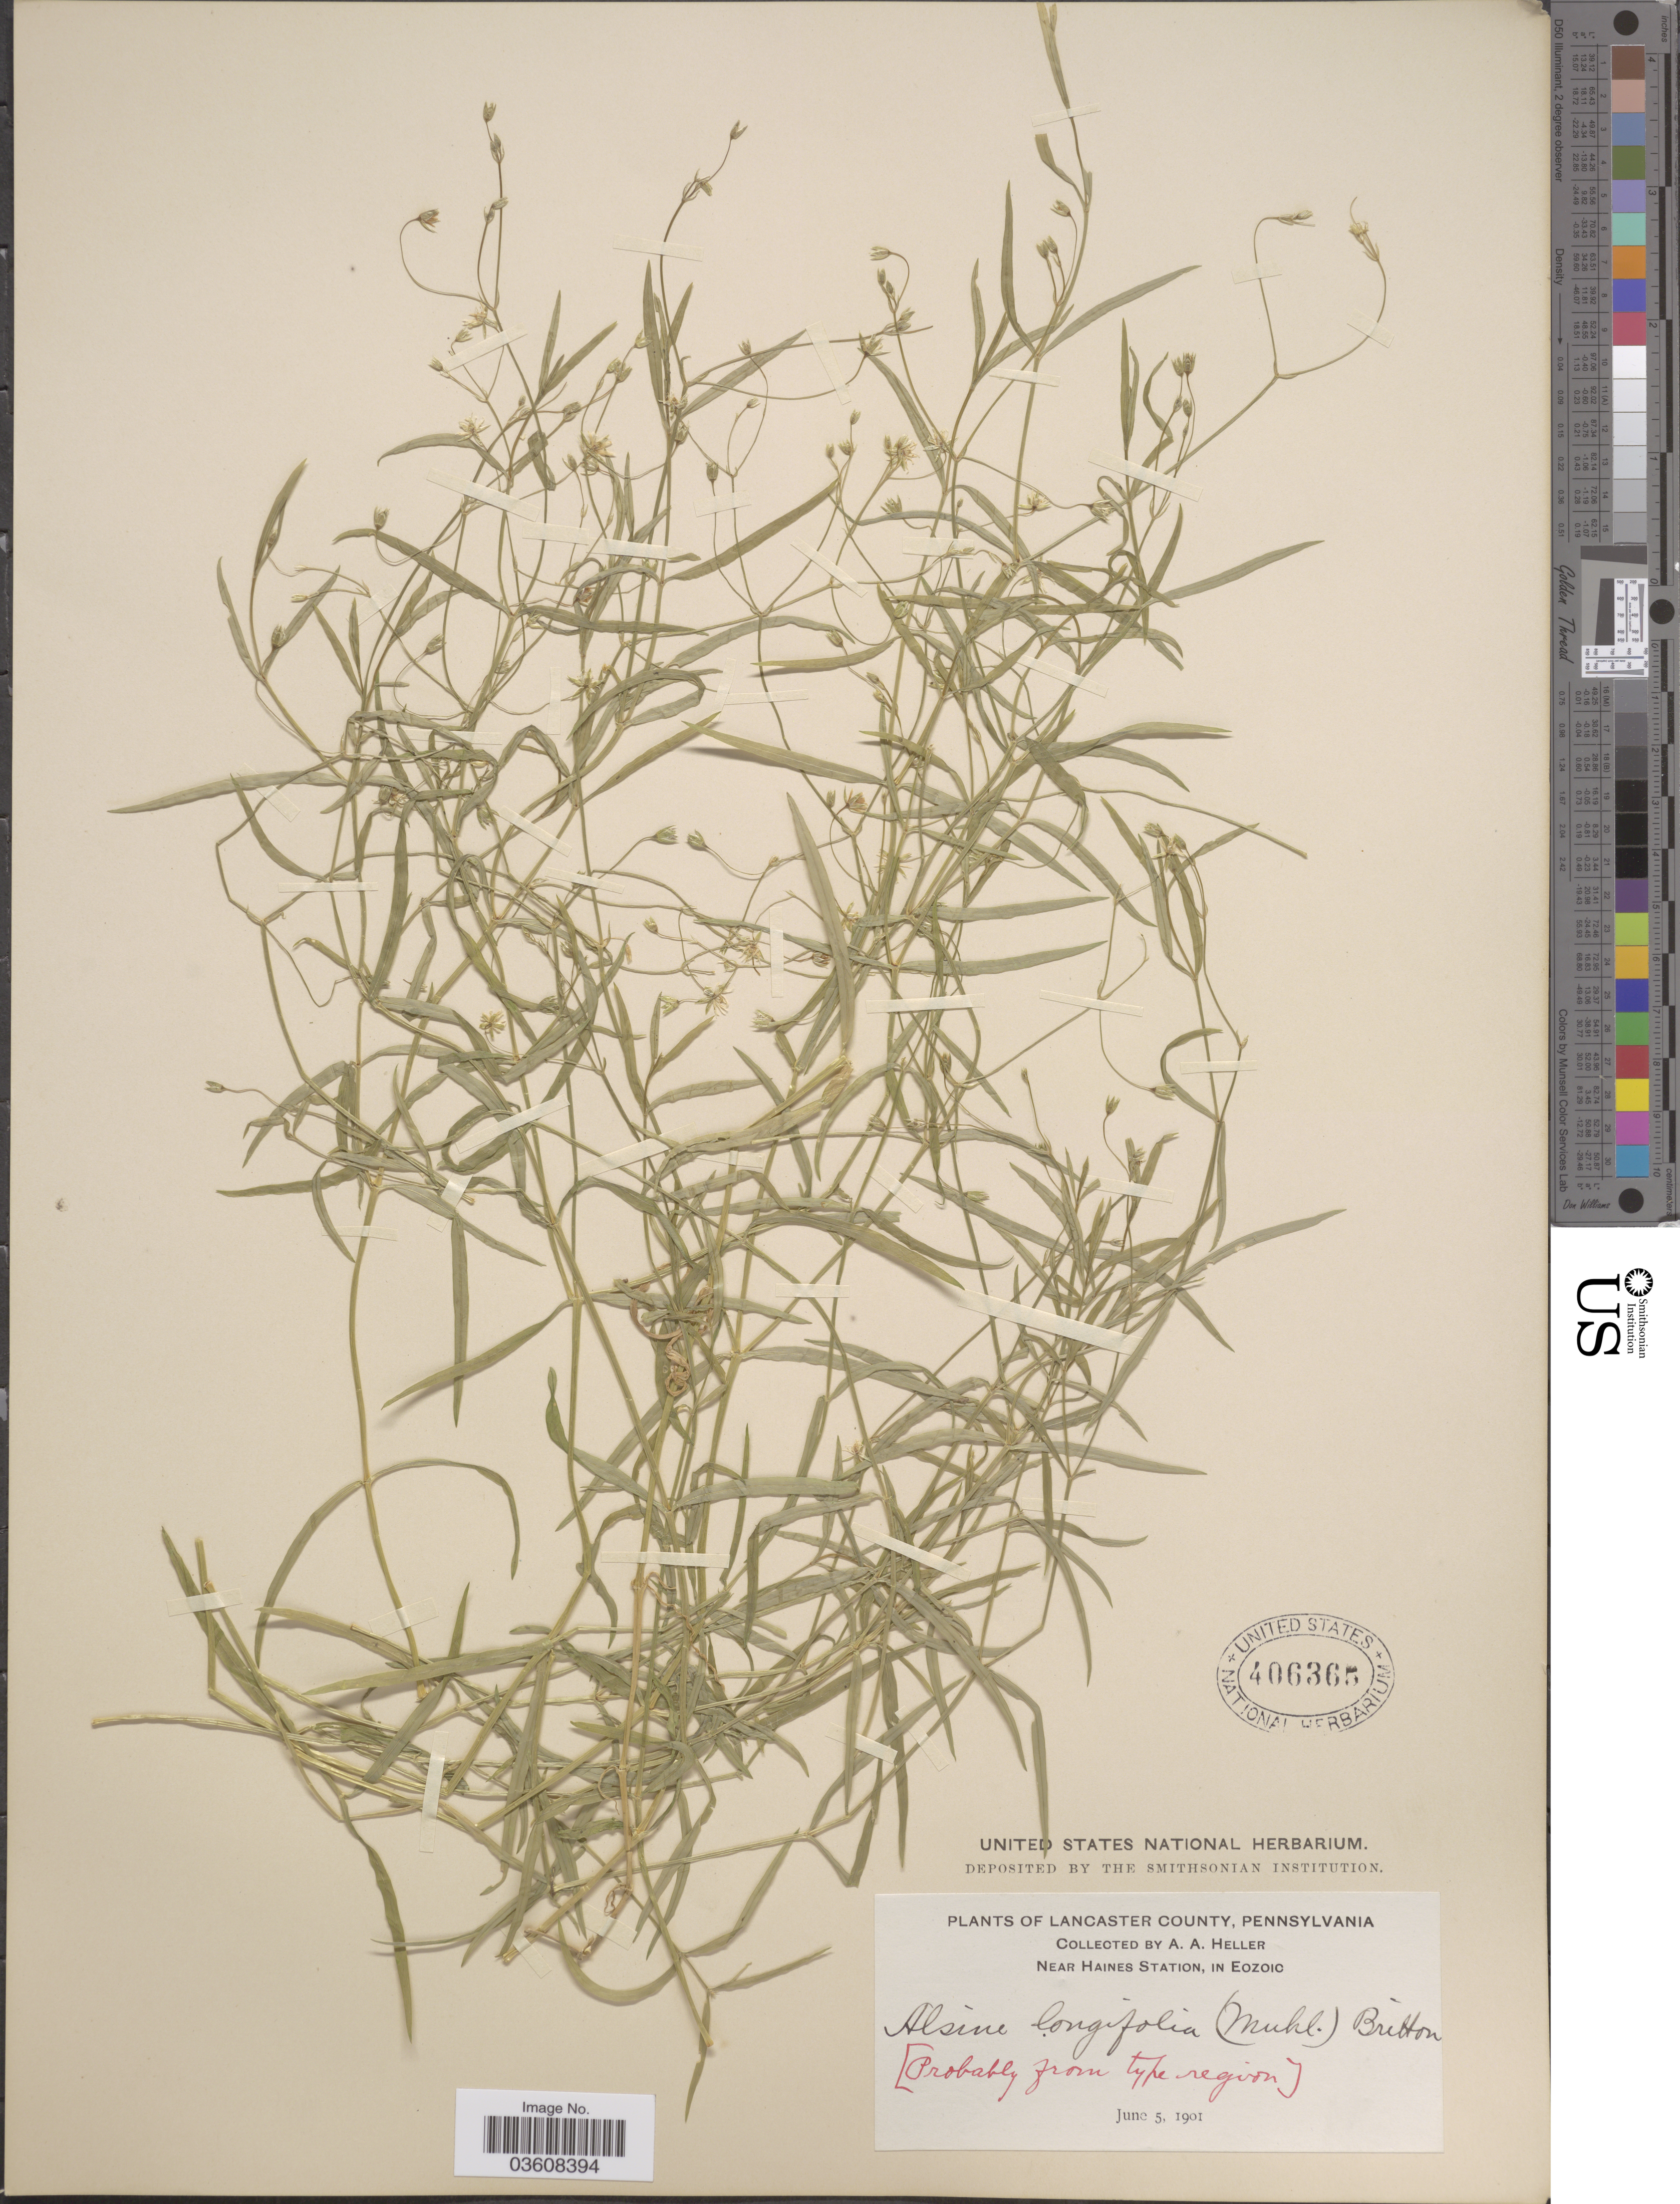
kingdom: Plantae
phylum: Tracheophyta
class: Magnoliopsida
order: Caryophyllales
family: Caryophyllaceae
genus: Stellaria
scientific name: Stellaria longifolia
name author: Muhl. ex Willd.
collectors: A. A. Heller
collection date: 1901-06-05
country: United States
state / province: Pennsylvania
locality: Lancaster County. Near Haines Station, in Eozoic.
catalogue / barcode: US 406365